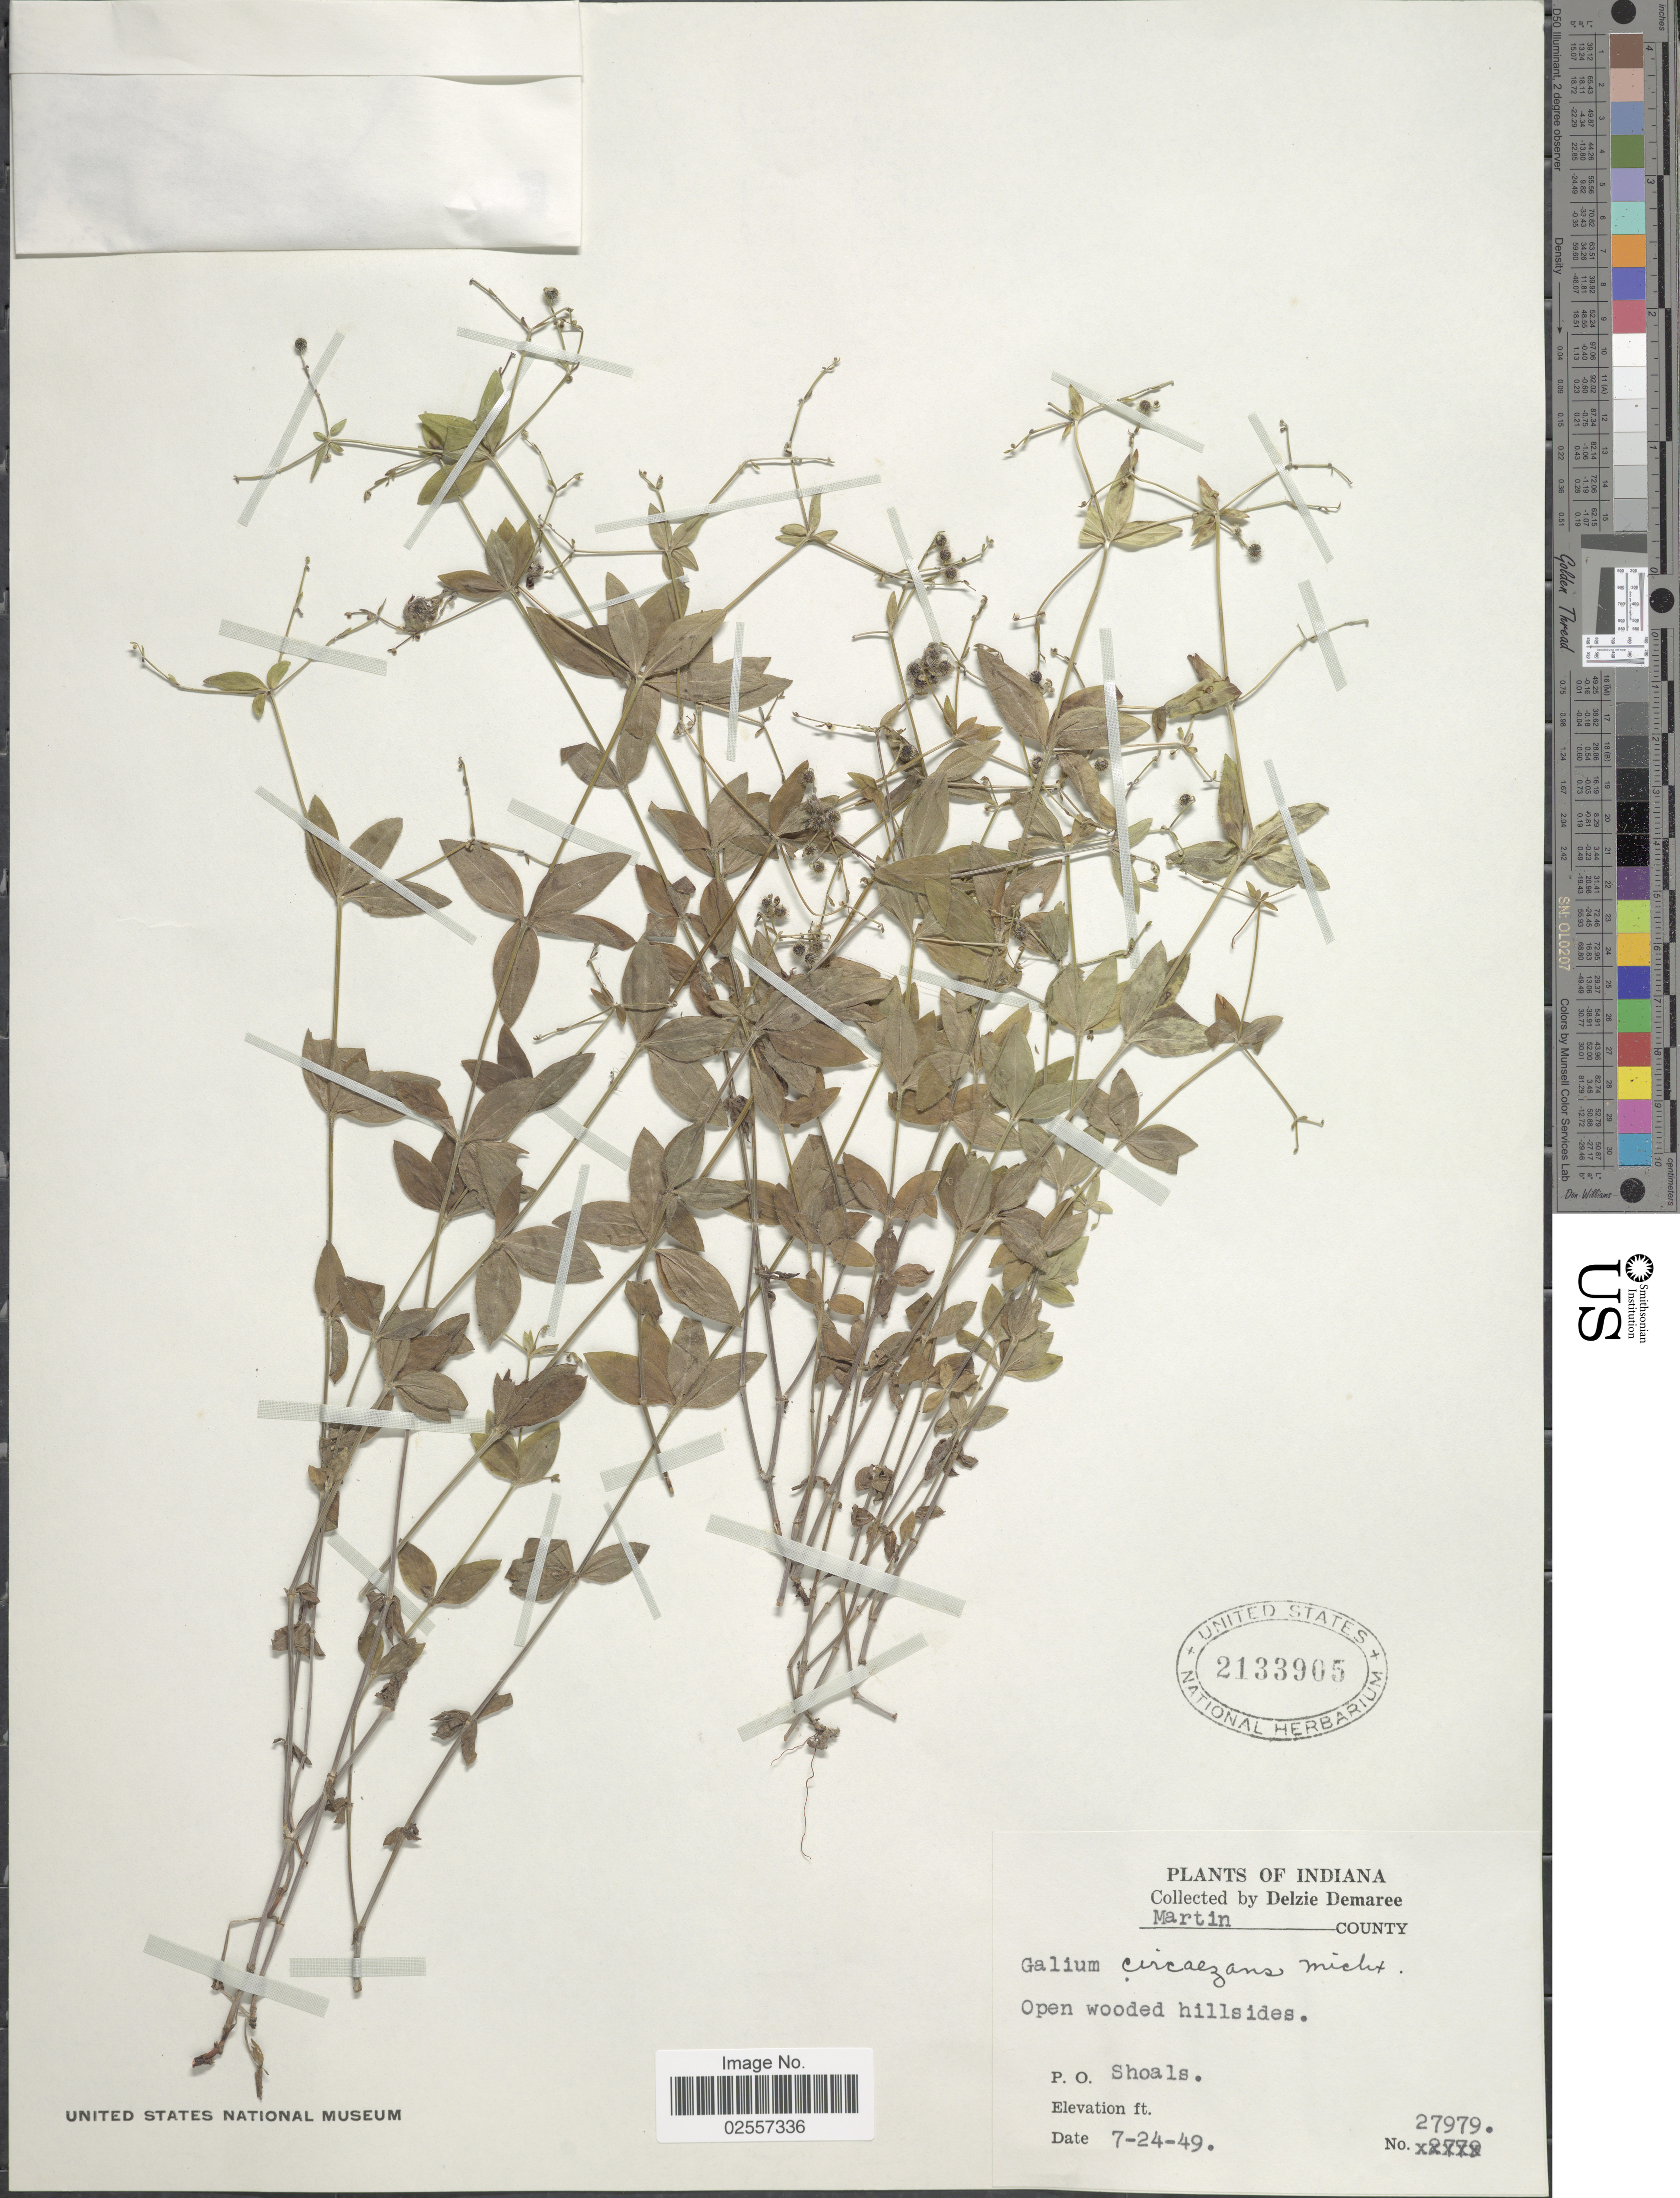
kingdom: Plantae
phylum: Tracheophyta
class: Magnoliopsida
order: Gentianales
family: Rubiaceae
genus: Galium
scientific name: Galium circaezans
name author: Michx.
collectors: D. Demaree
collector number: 27979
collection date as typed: Transcribed d/m/y: 24/7/49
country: United States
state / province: Indiana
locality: Martin County. P. O. Shoals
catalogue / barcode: US 2133905